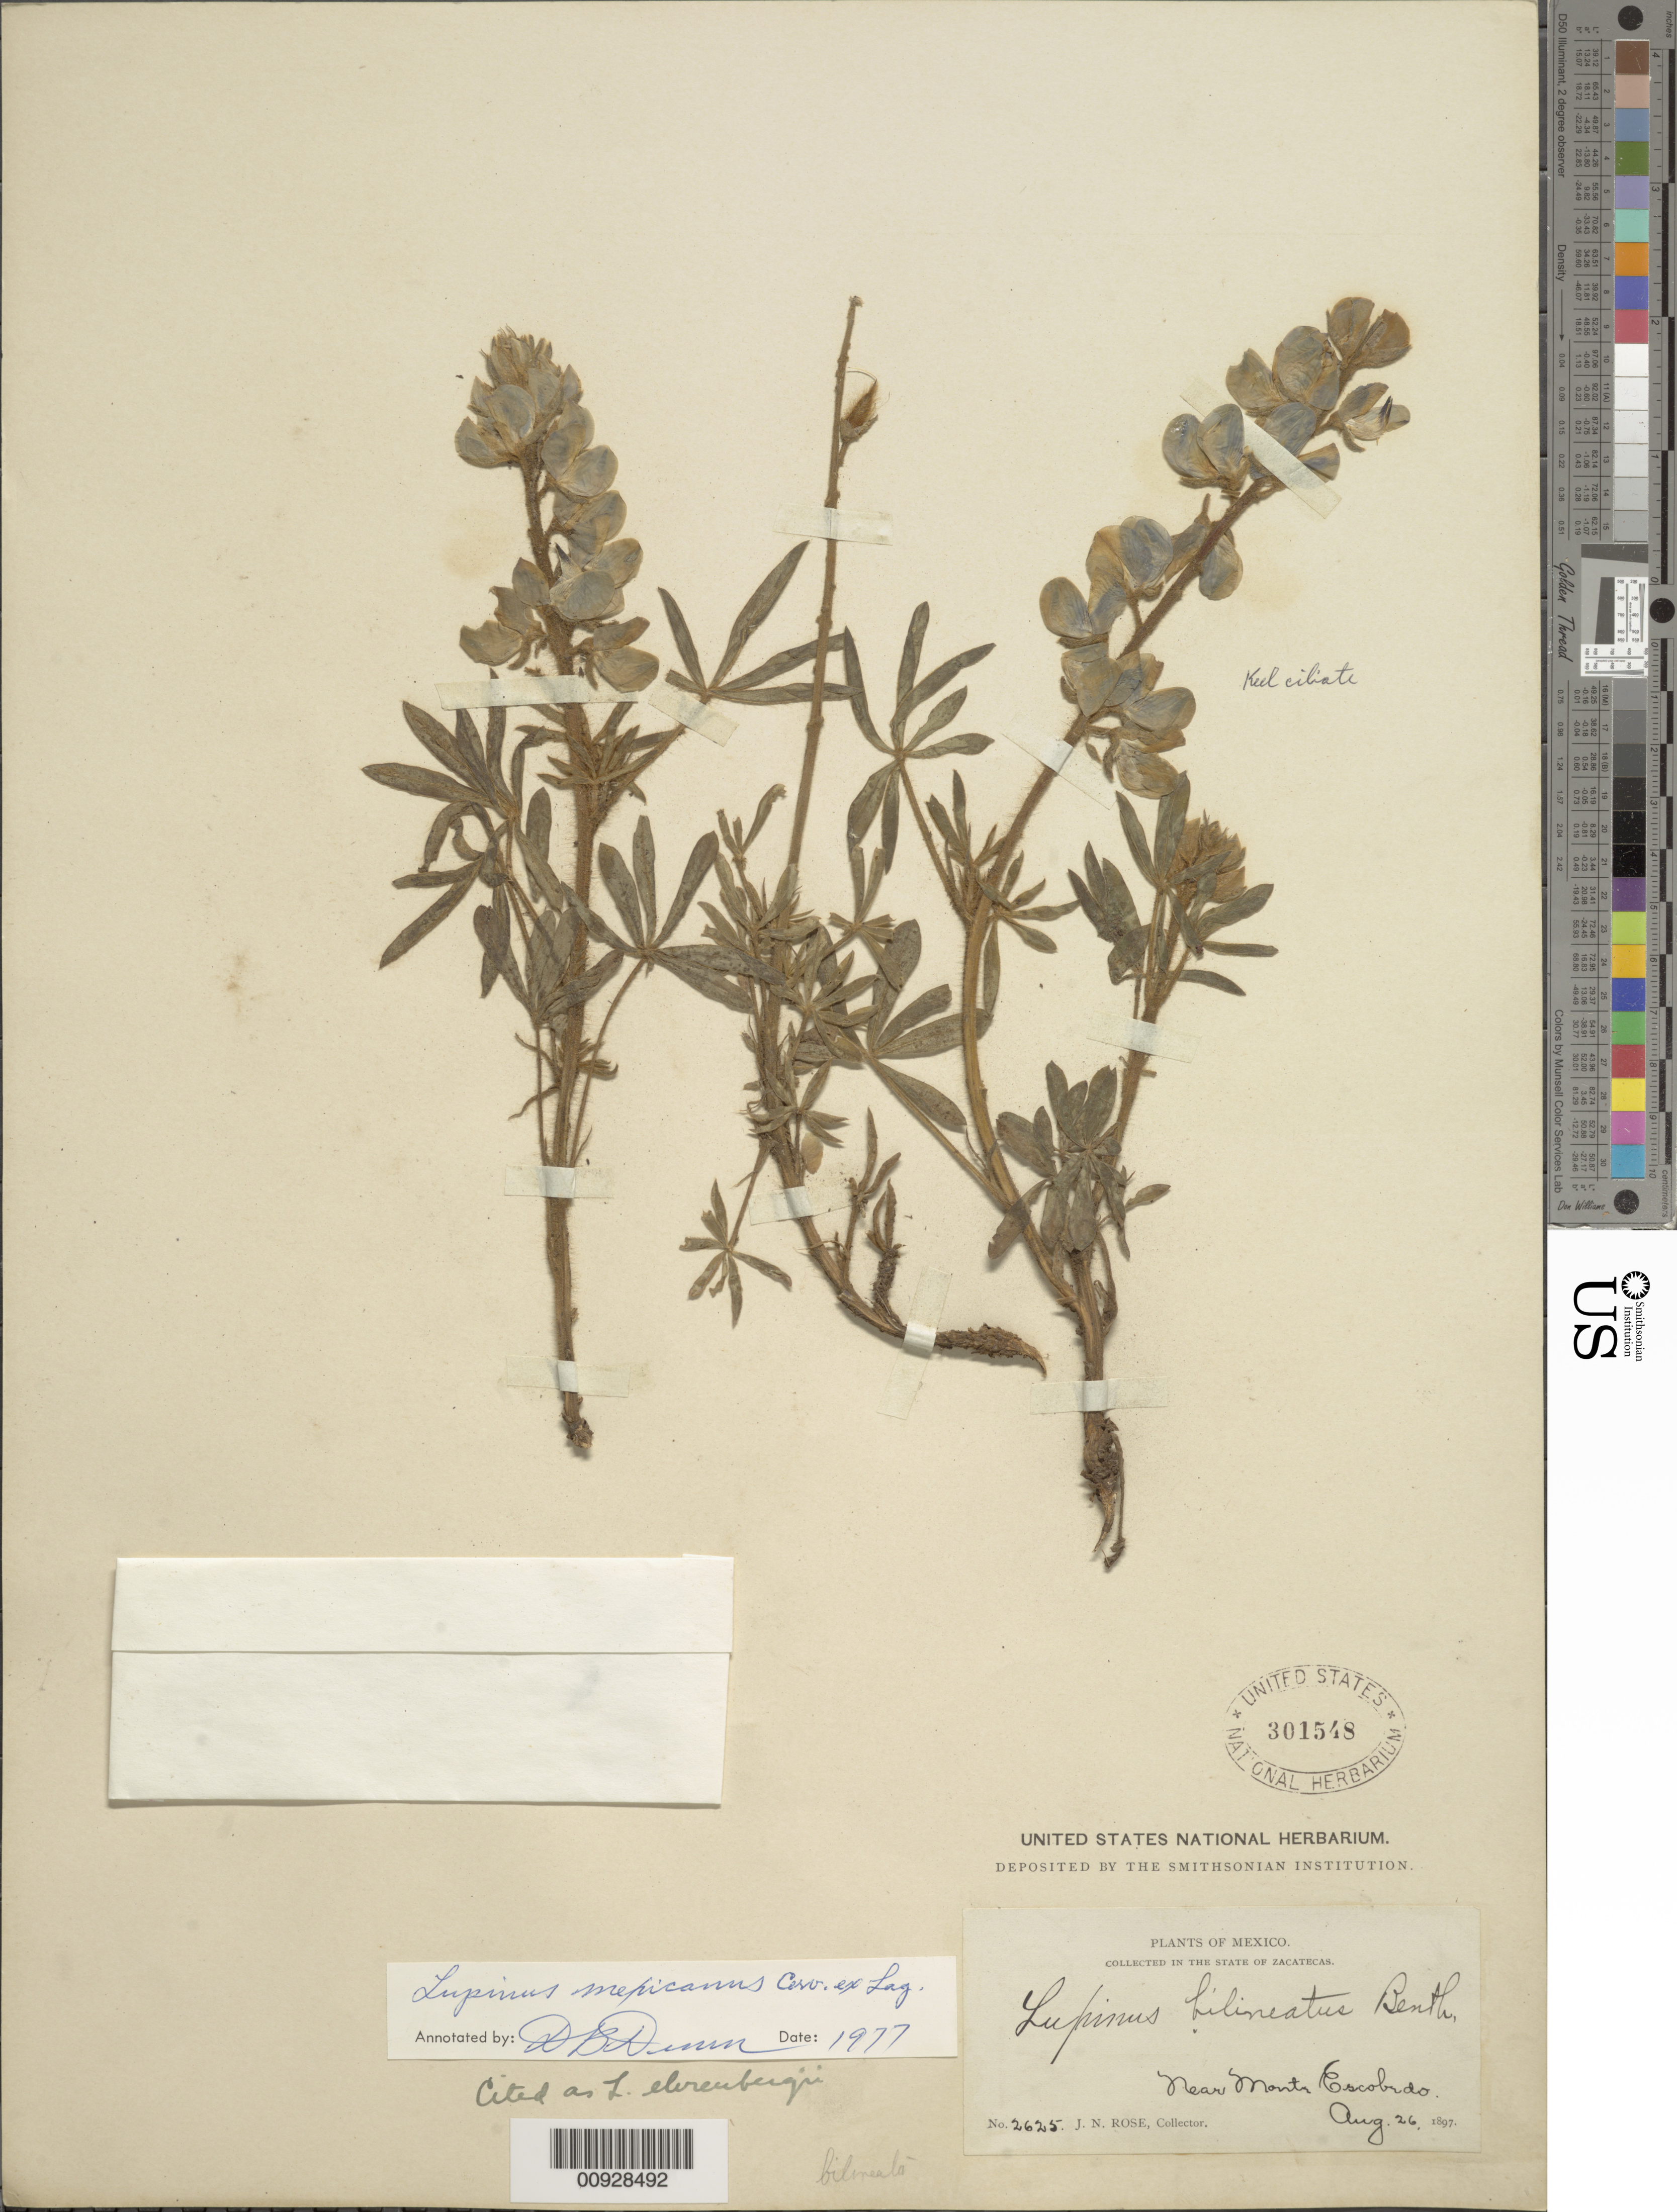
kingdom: Plantae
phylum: Tracheophyta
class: Magnoliopsida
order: Fabales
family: Fabaceae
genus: Lupinus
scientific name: Lupinus mexicanus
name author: Cerv. ex Lag.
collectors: J. N. Rose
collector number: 2625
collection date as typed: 26 Aug 1897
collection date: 1897-08-26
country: Mexico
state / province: Zacatecas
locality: Near Monte Escobedo in the State of Zacatecas.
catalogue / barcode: US 301548